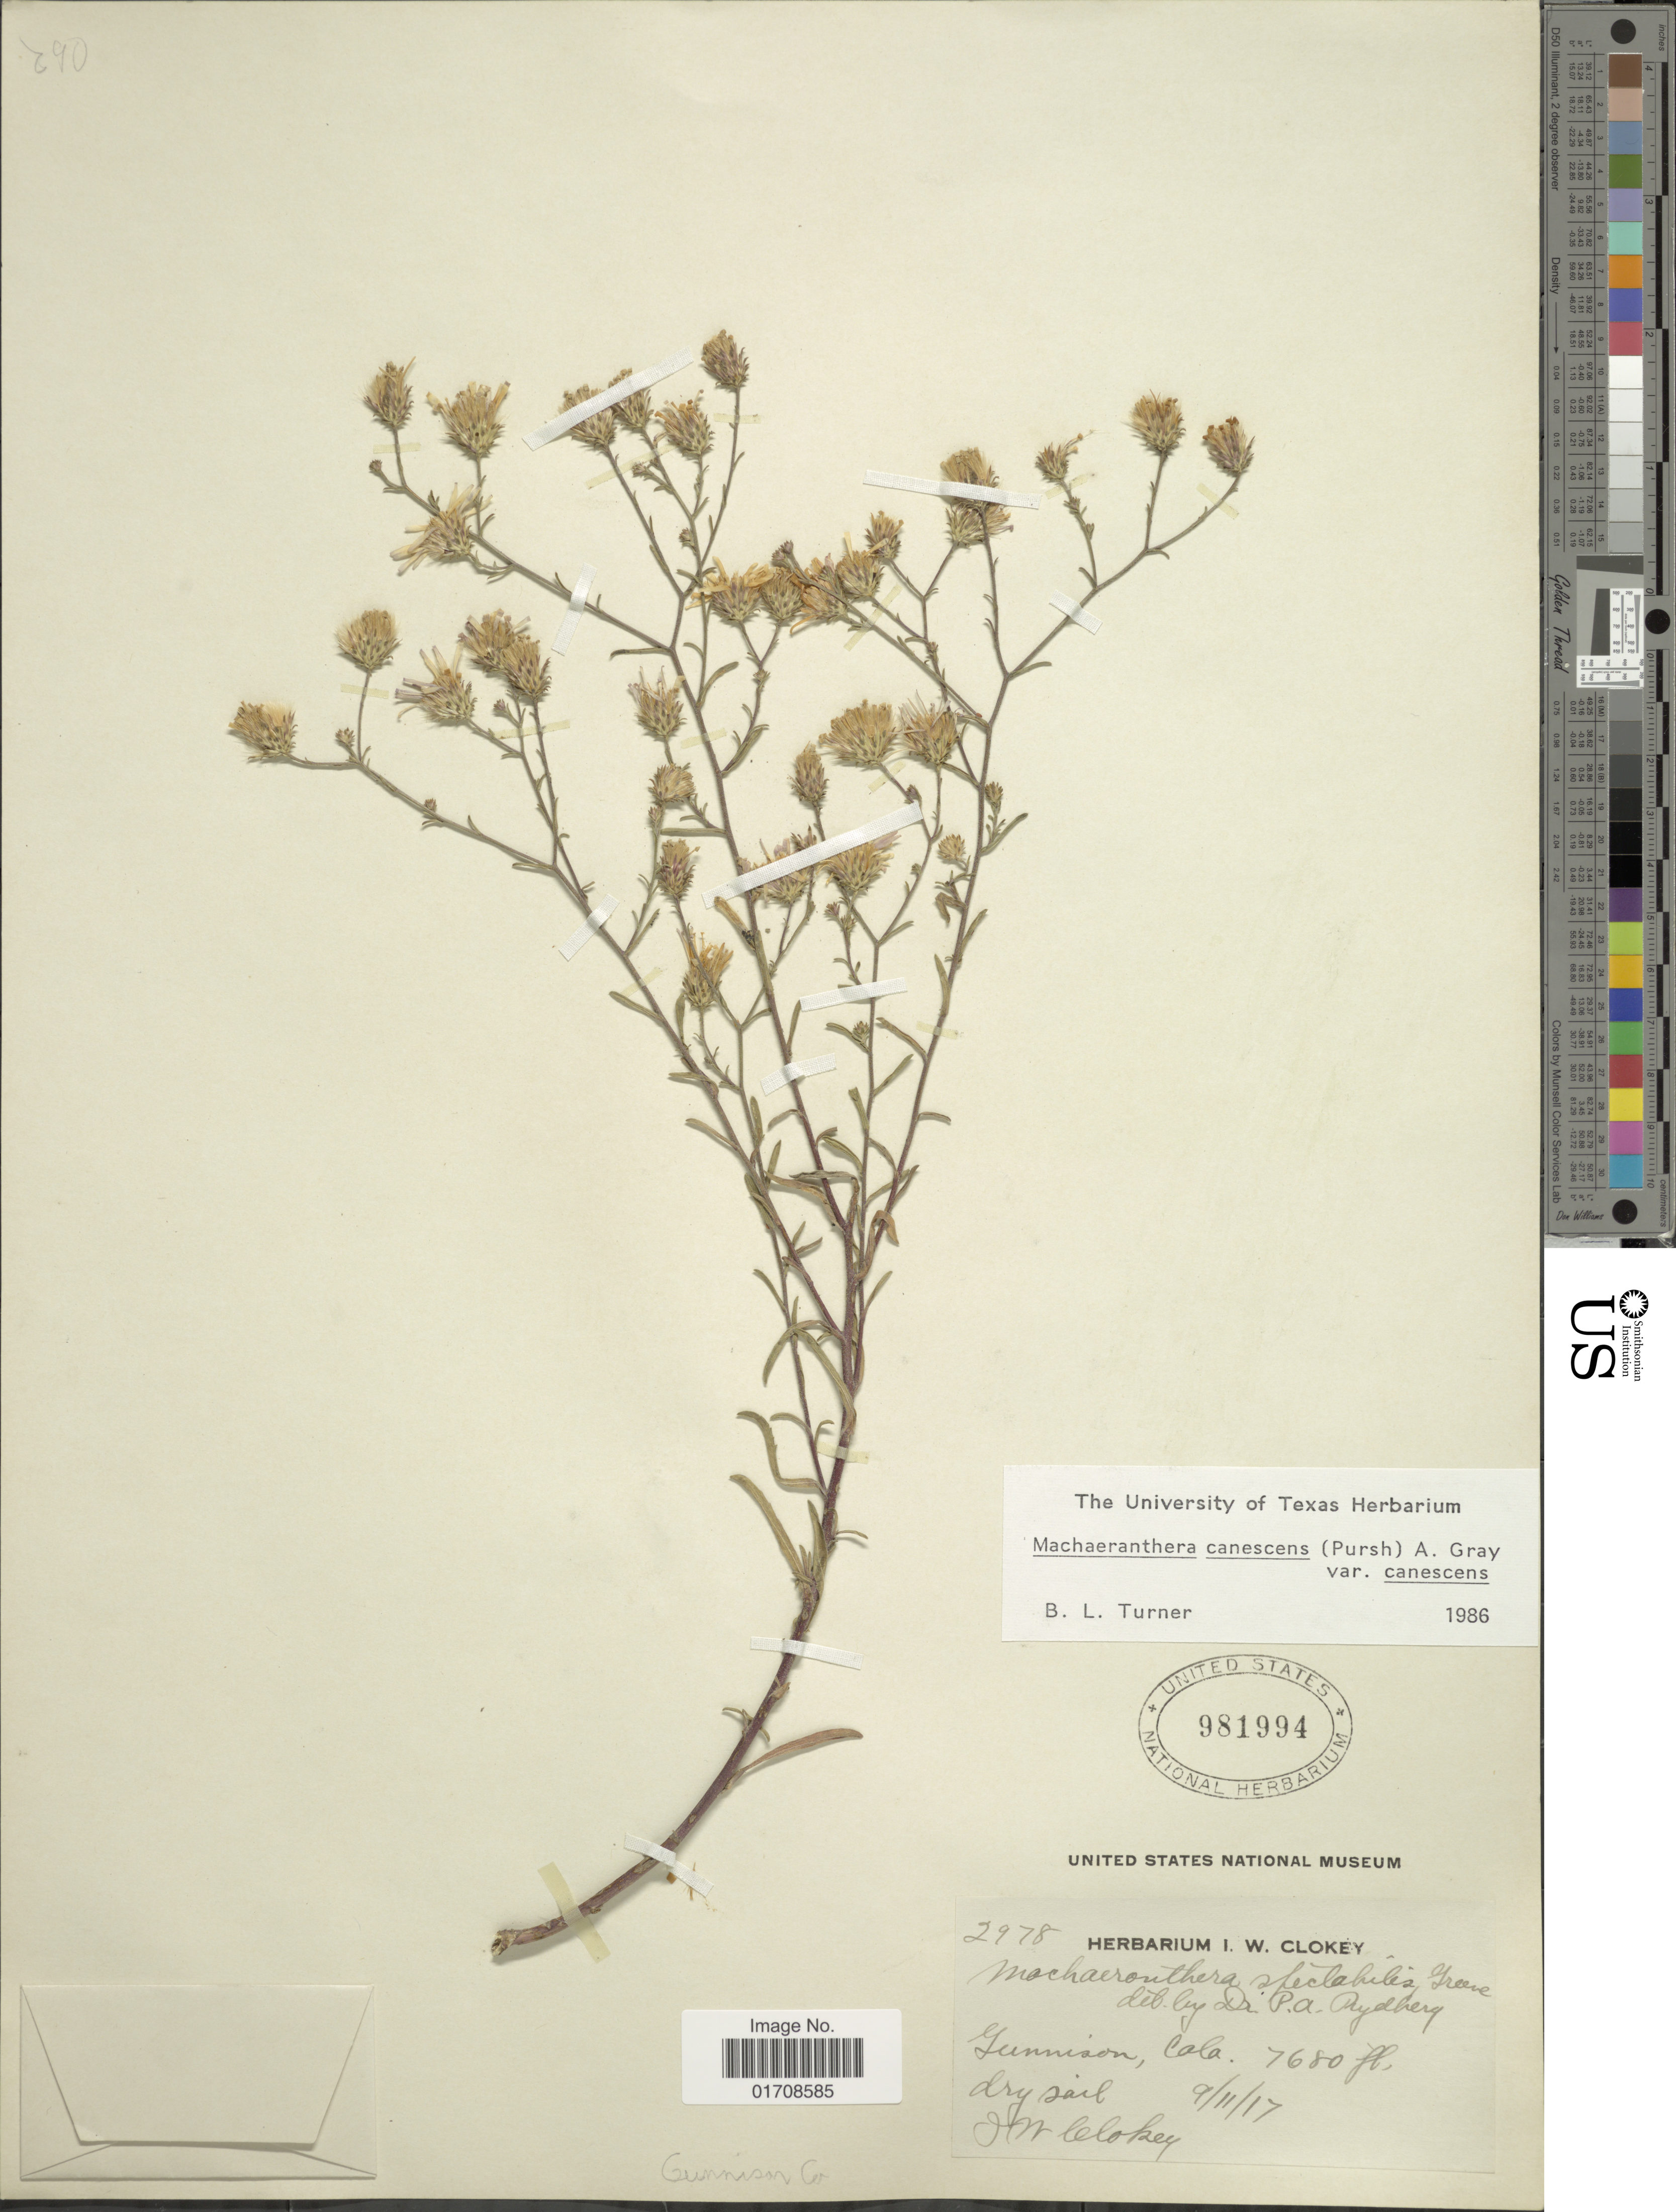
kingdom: Plantae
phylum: Tracheophyta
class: Magnoliopsida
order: Asterales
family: Asteraceae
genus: Machaeranthera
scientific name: Machaeranthera canescens var. canescens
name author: (Pursh) A. Gray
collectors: I. W. Clokey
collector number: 2978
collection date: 1917-09-11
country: United States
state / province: Colorado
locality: Gunnison, Colo., Gunnison Co.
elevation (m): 2341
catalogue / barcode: US 981994